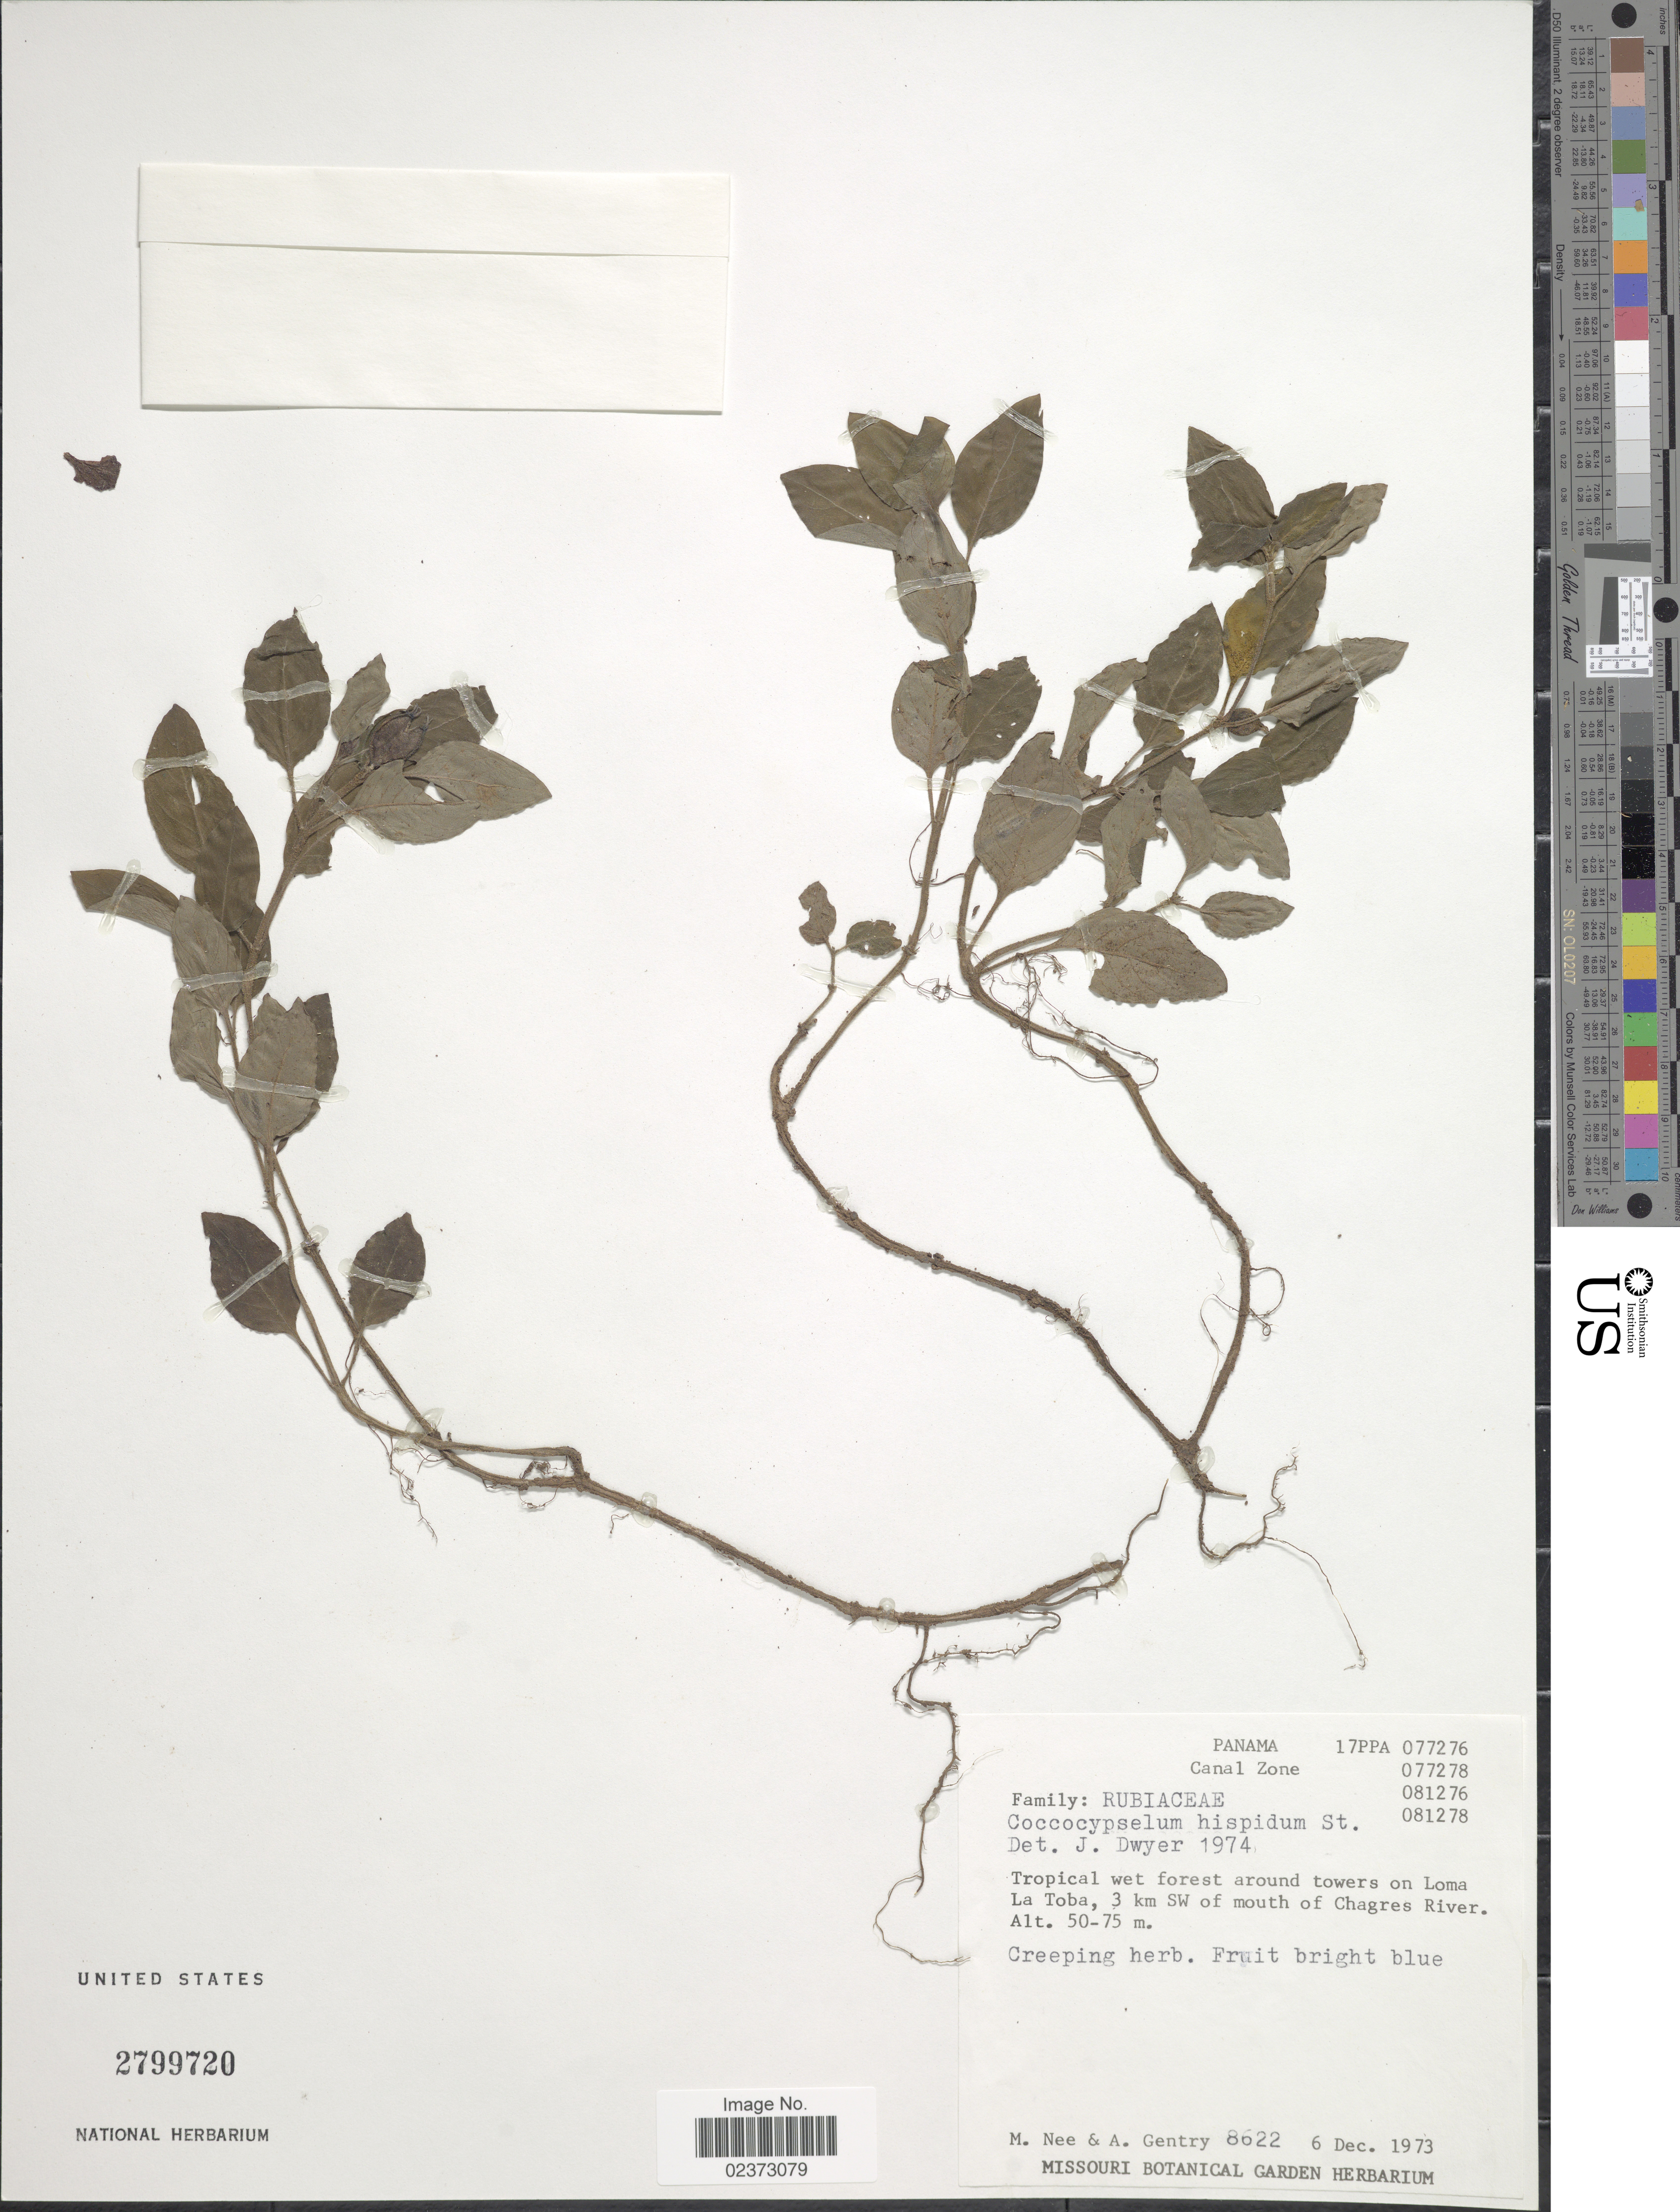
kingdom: Plantae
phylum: Tracheophyta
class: Magnoliopsida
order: Gentianales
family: Rubiaceae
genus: Coccocypselum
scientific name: Coccocypselum hispidulum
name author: (Standl.) Standl.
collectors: M. Nee & A. H. Gentry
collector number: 8622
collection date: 1973-12-06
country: Panama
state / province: Colón / Panamá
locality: Canal Zone, Tropical wet forest around towers on Loma La Toba, 3 km SW of mouth of Chagres River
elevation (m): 50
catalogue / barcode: US 2799720